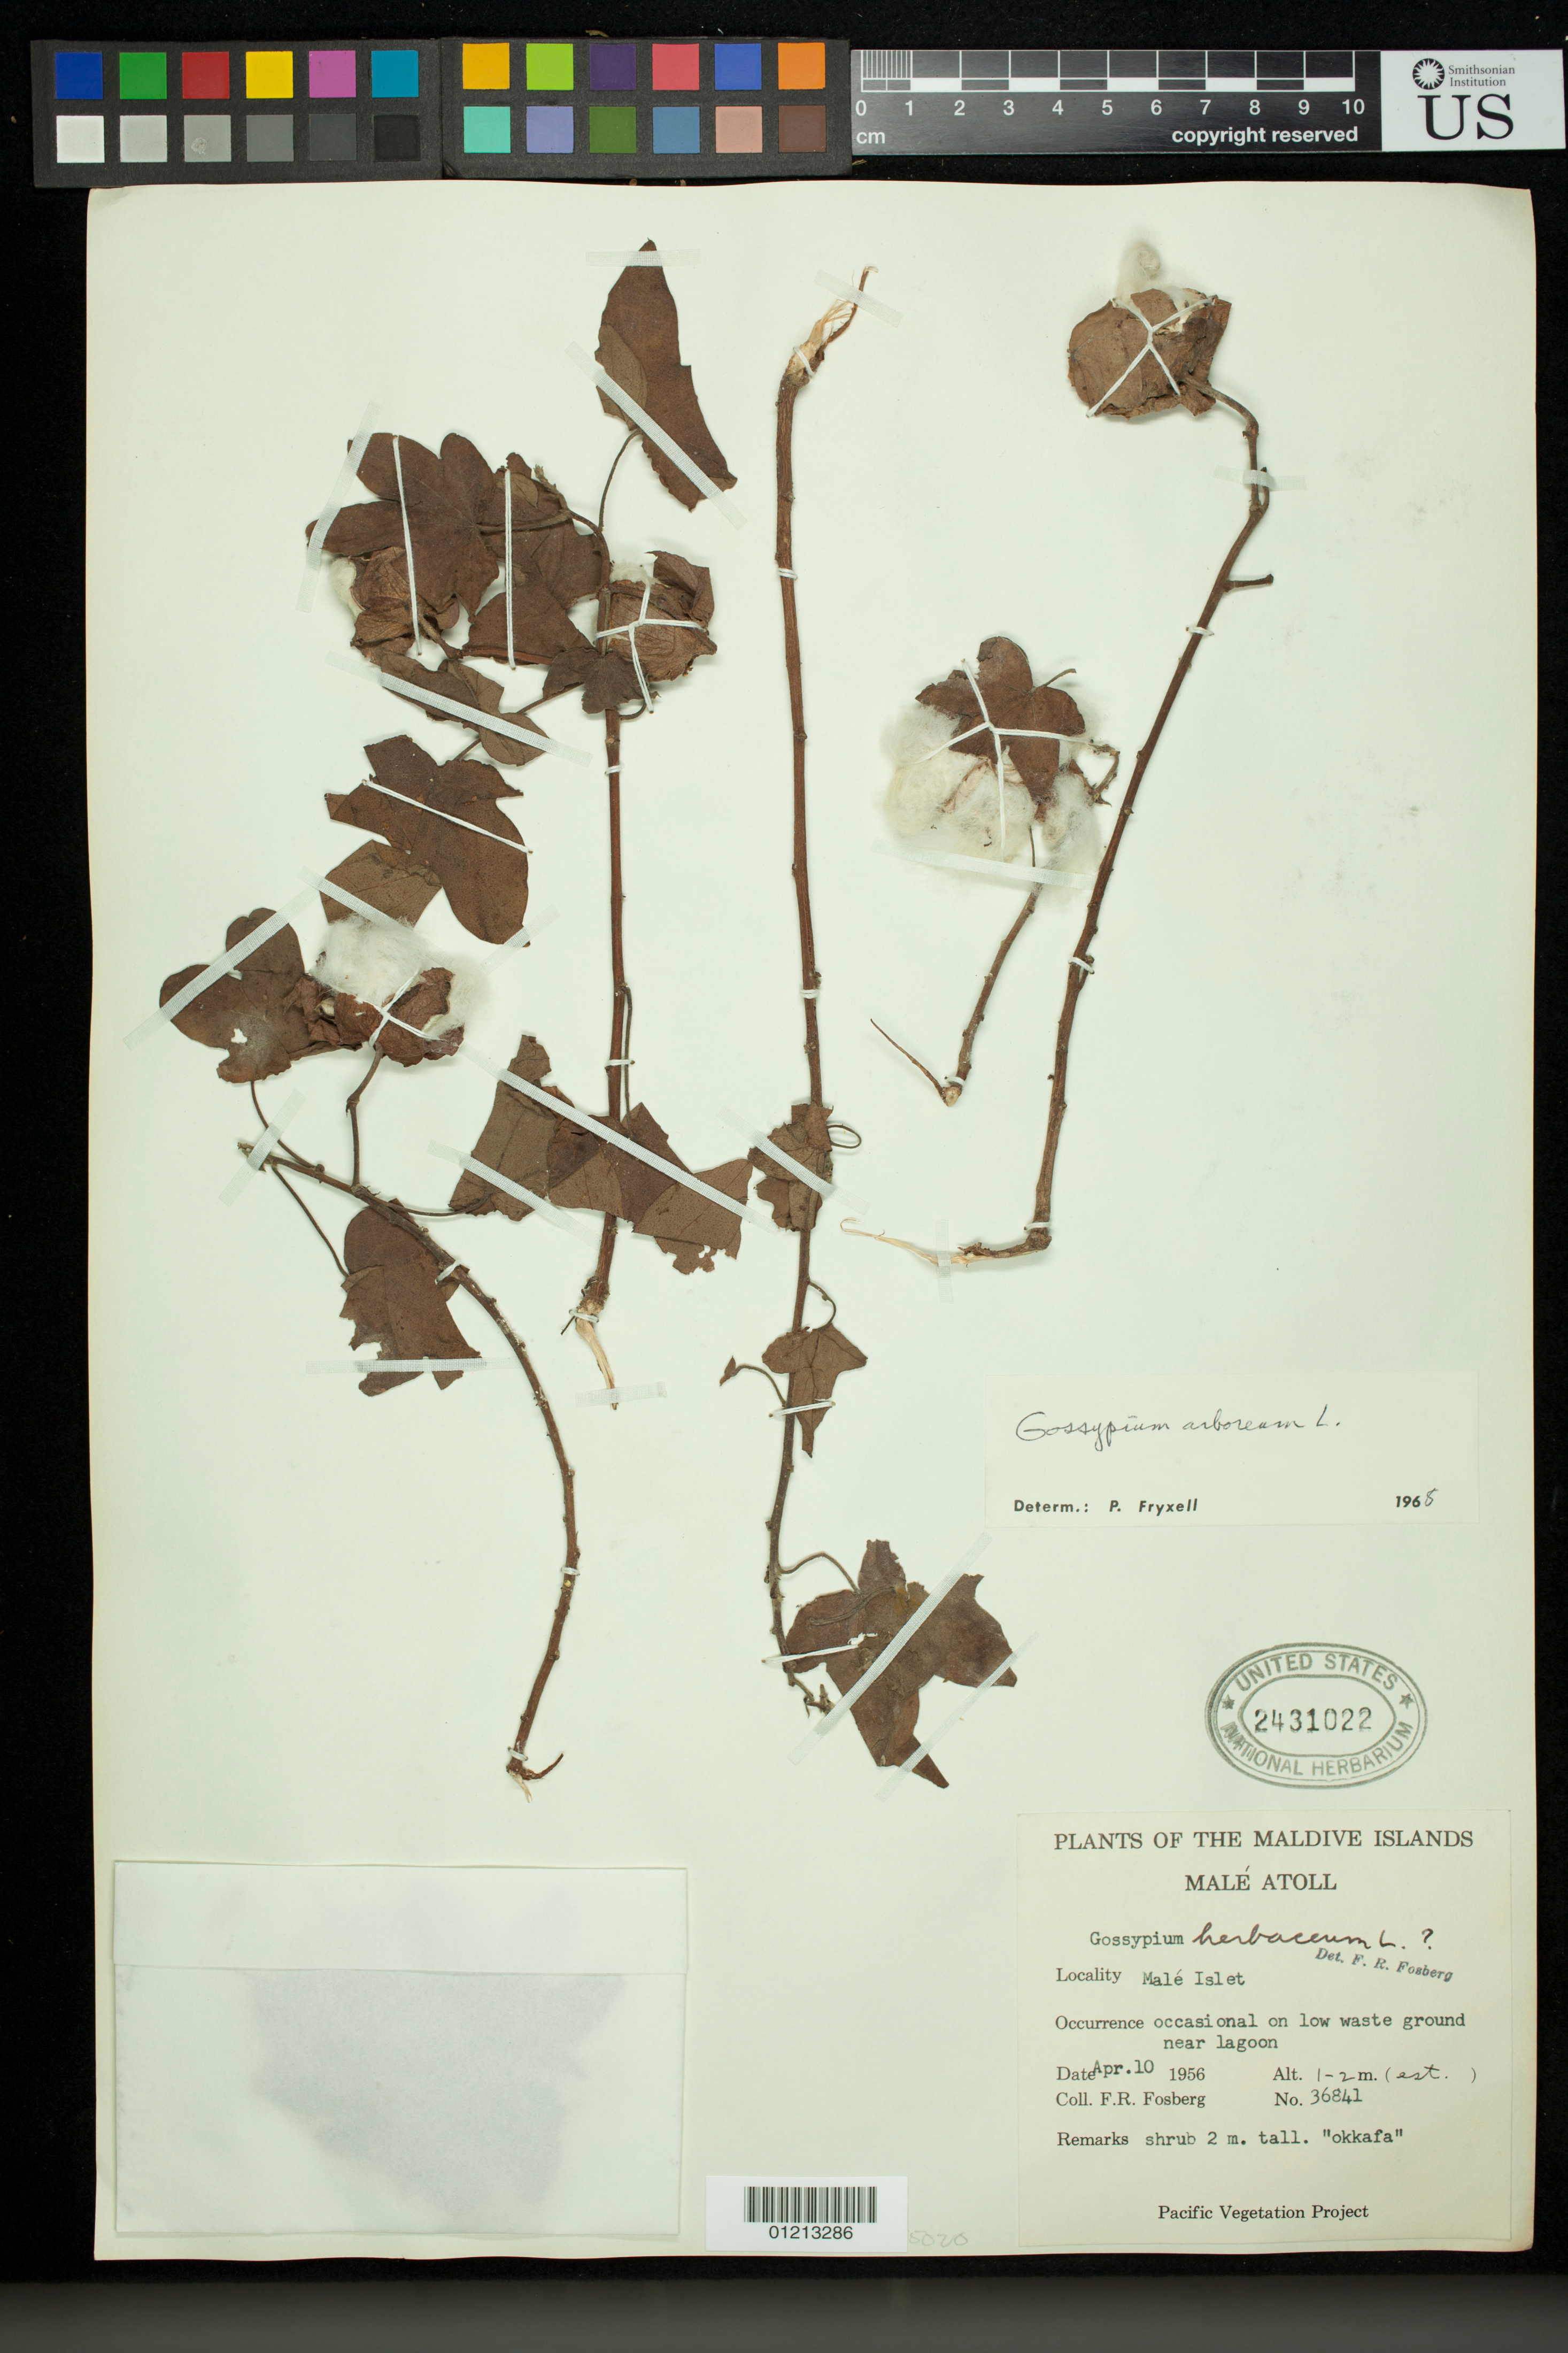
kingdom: Plantae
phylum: Tracheophyta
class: Magnoliopsida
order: Malvales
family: Malvaceae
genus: Gossypium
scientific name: Gossypium arboreum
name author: L.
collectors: F. R. Fosberg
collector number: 36841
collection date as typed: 04 Oct 1956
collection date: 1956-10-04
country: Maldive Islands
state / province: Kaafu Atoll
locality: Maldive Islands, Malé Atoll, Malé Islet, on low waste ground near lagoon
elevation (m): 1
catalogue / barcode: US 2431022